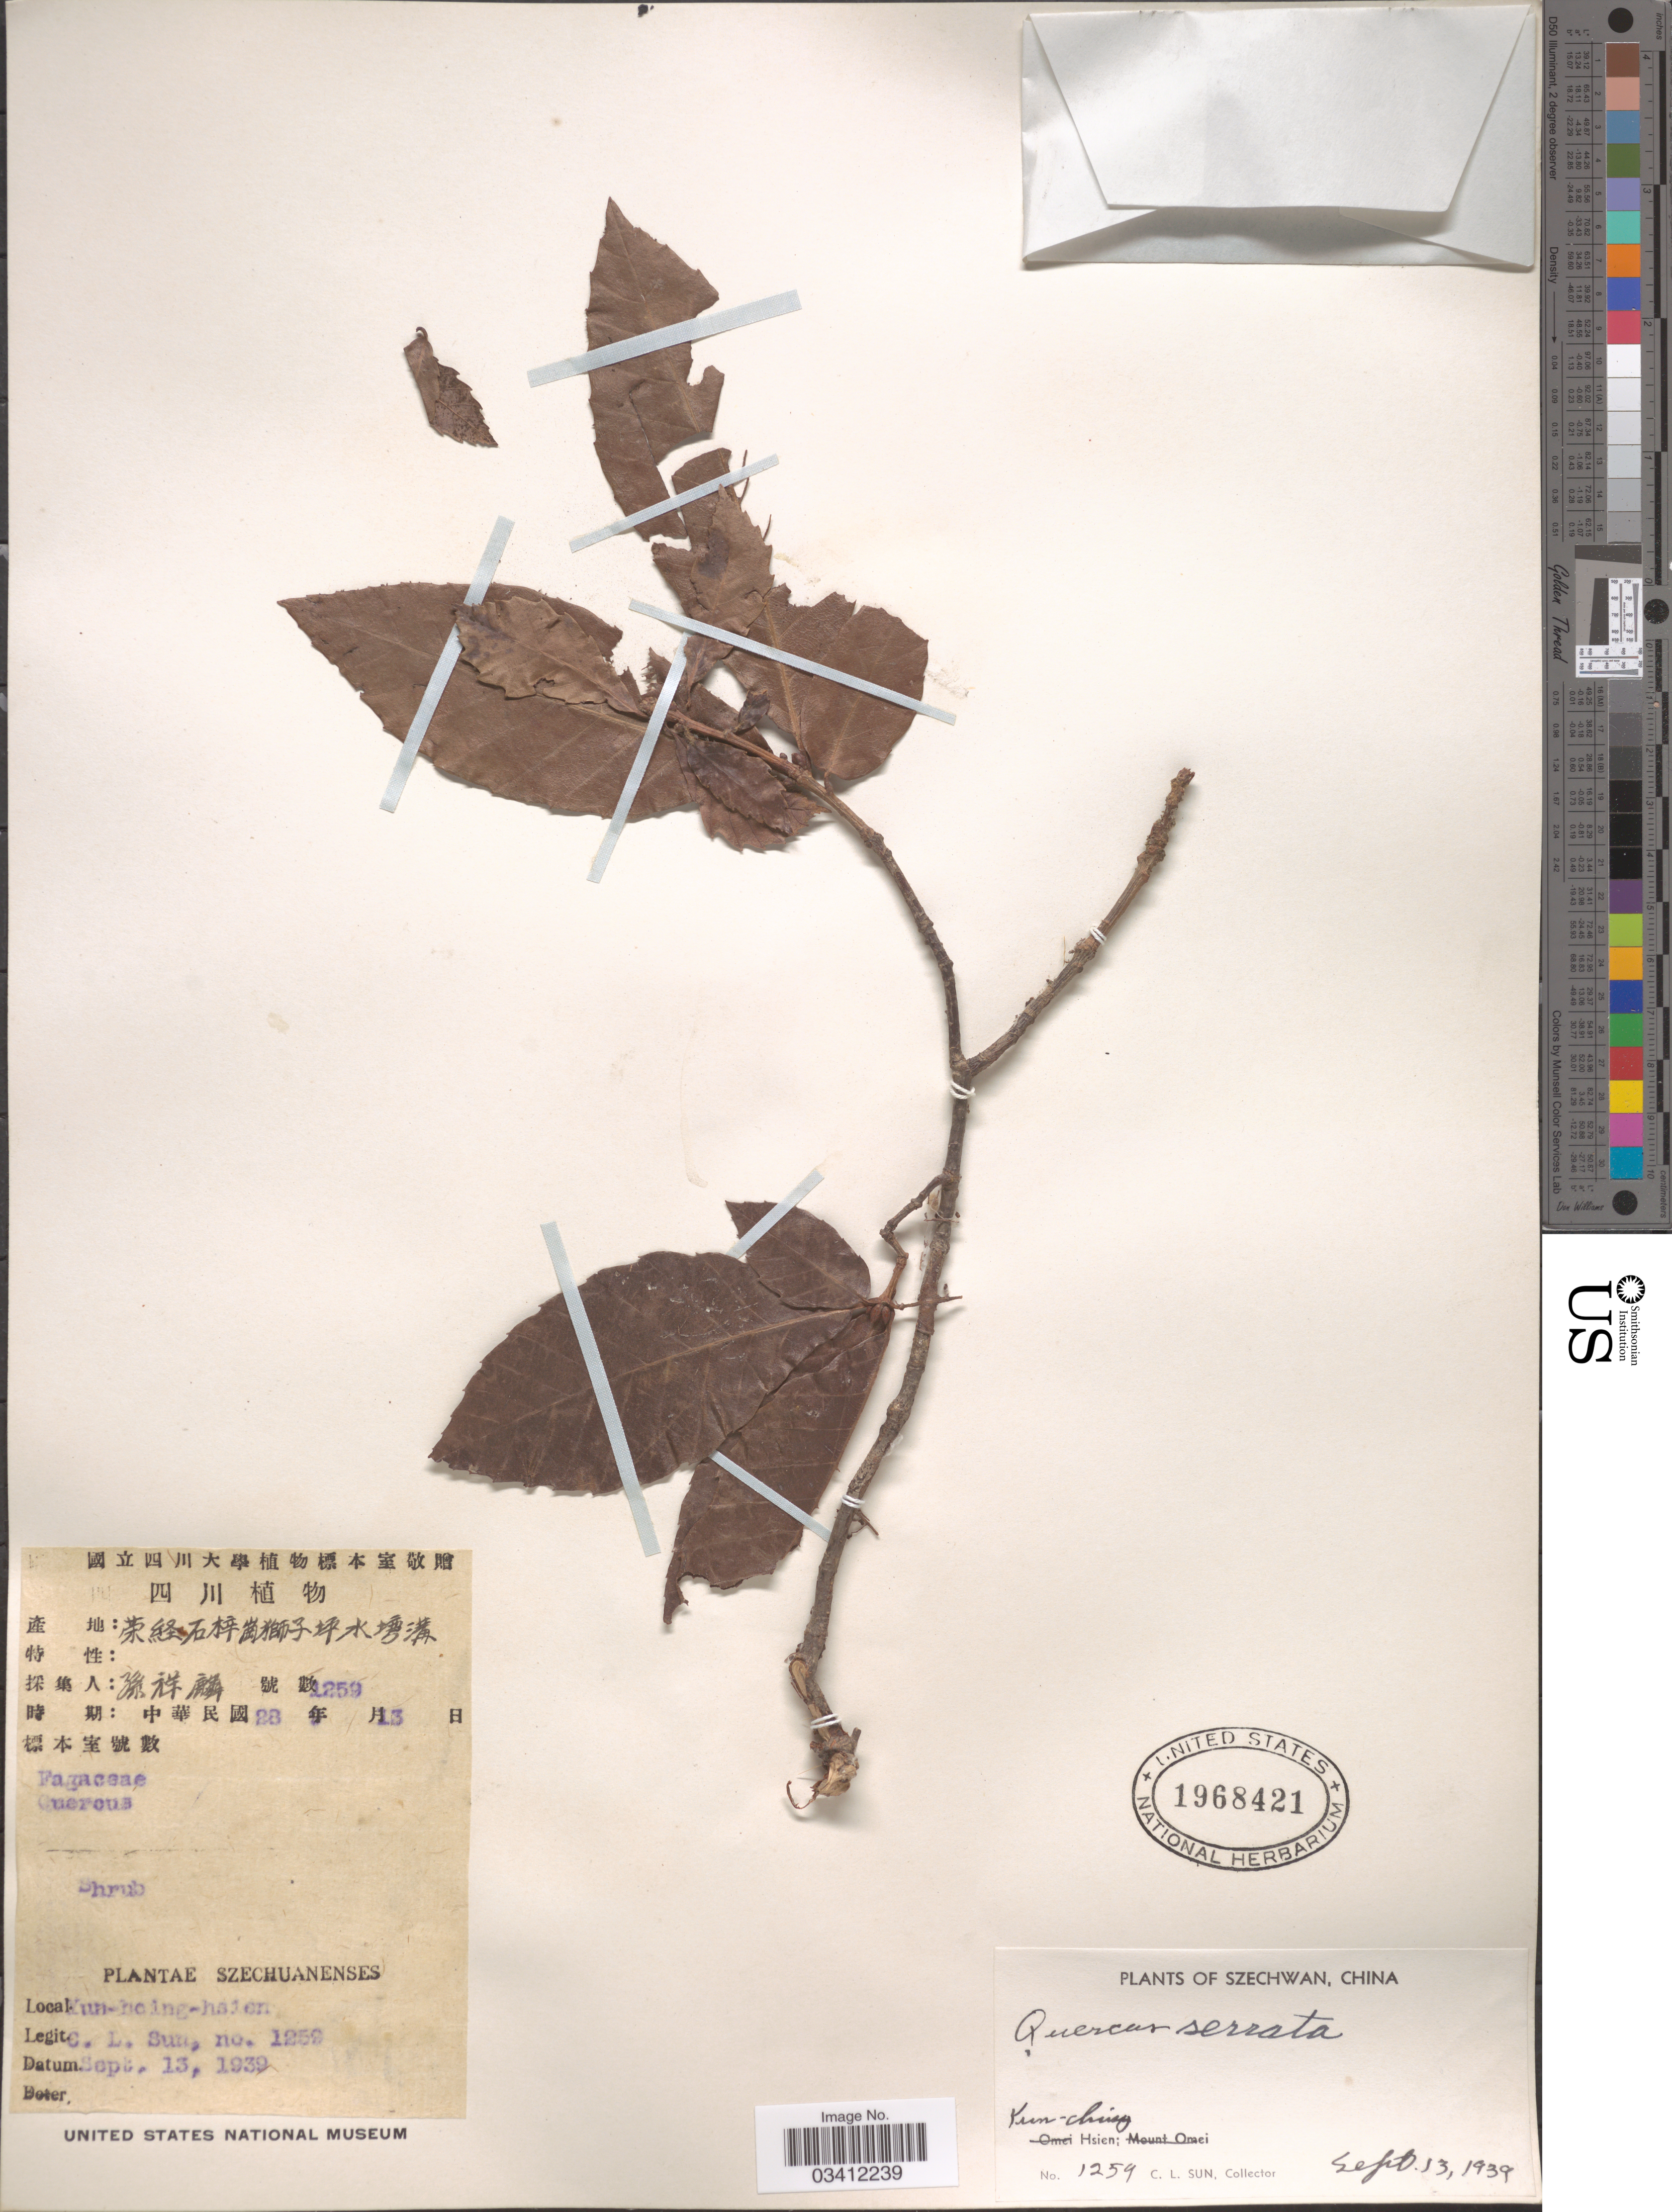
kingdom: Plantae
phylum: Tracheophyta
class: Magnoliopsida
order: Fagales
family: Fagaceae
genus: Quercus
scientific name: Quercus serrata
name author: Thunb.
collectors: C. Sun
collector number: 1259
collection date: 1939-09-13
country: China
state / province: Sichuan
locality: Szechwan. Kun-ching Hsien.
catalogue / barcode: US 1968421